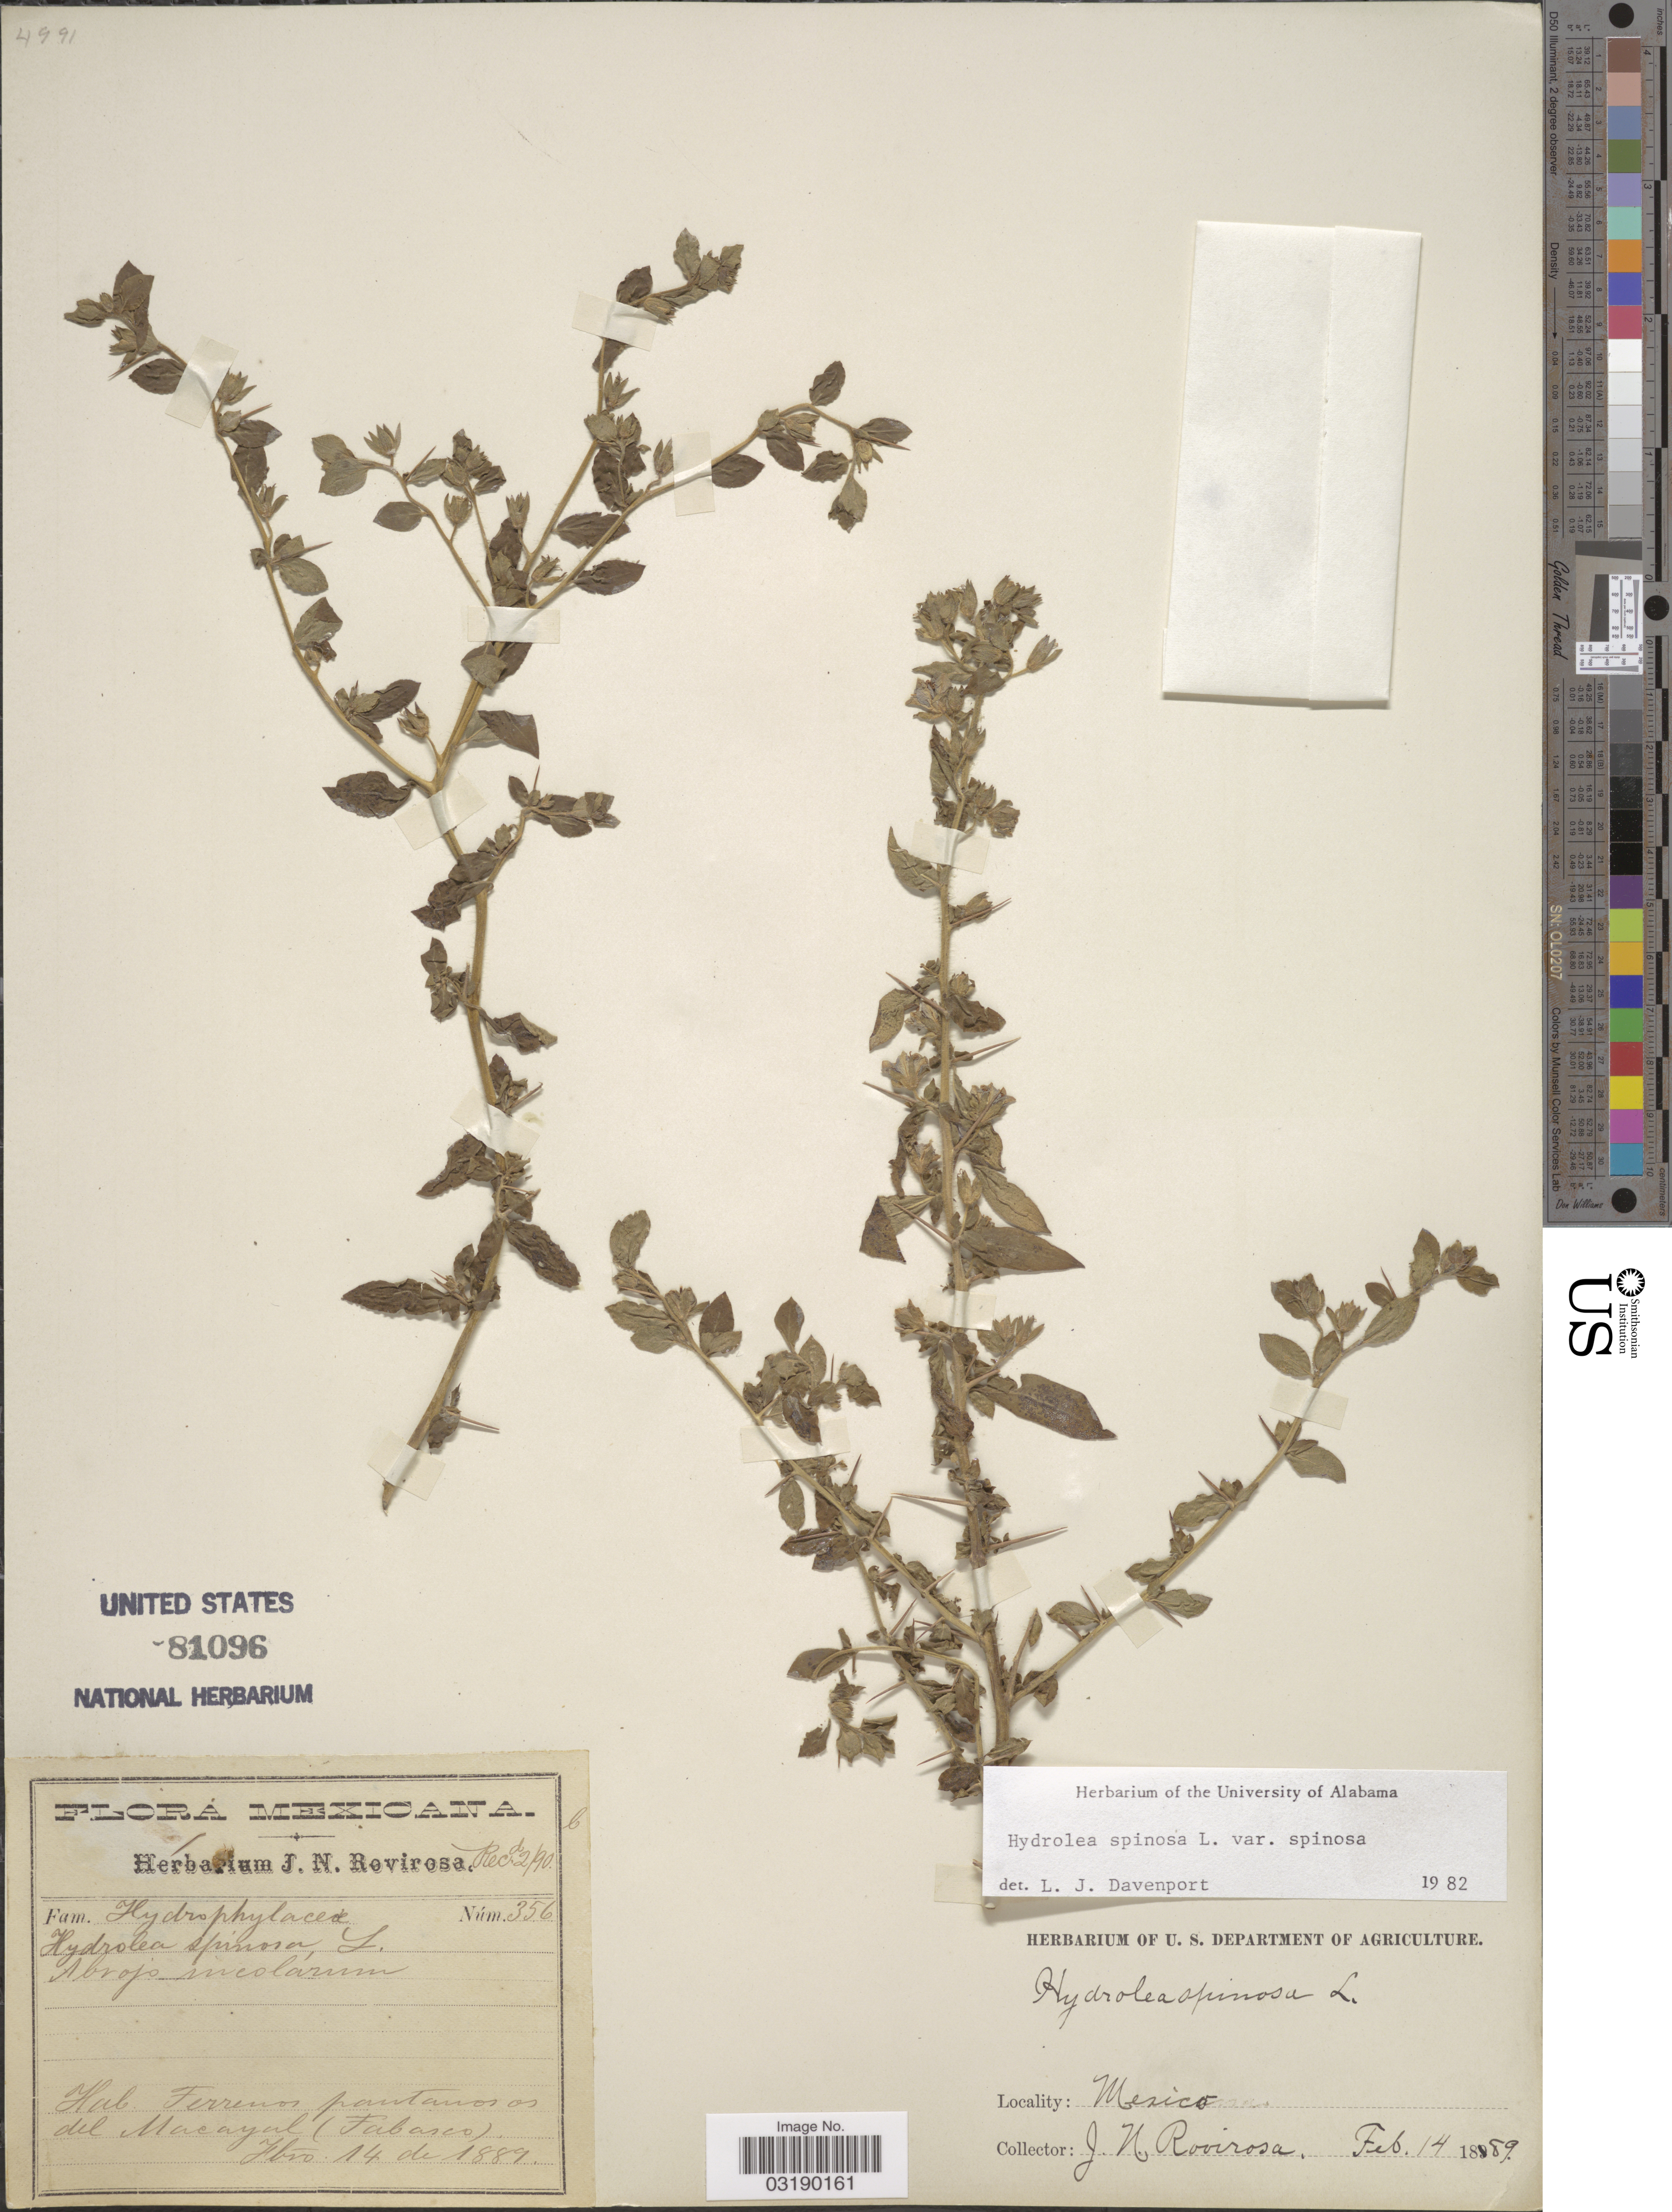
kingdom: Plantae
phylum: Tracheophyta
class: Magnoliopsida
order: Solanales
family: Hydroleaceae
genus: Hydrolea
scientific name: Hydrolea spinosa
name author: L.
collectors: J. N. Rovirosa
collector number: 356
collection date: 1889-02-14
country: Mexico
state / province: Tabasco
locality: Terrenos pantanosos del Macayal.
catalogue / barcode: US 81096